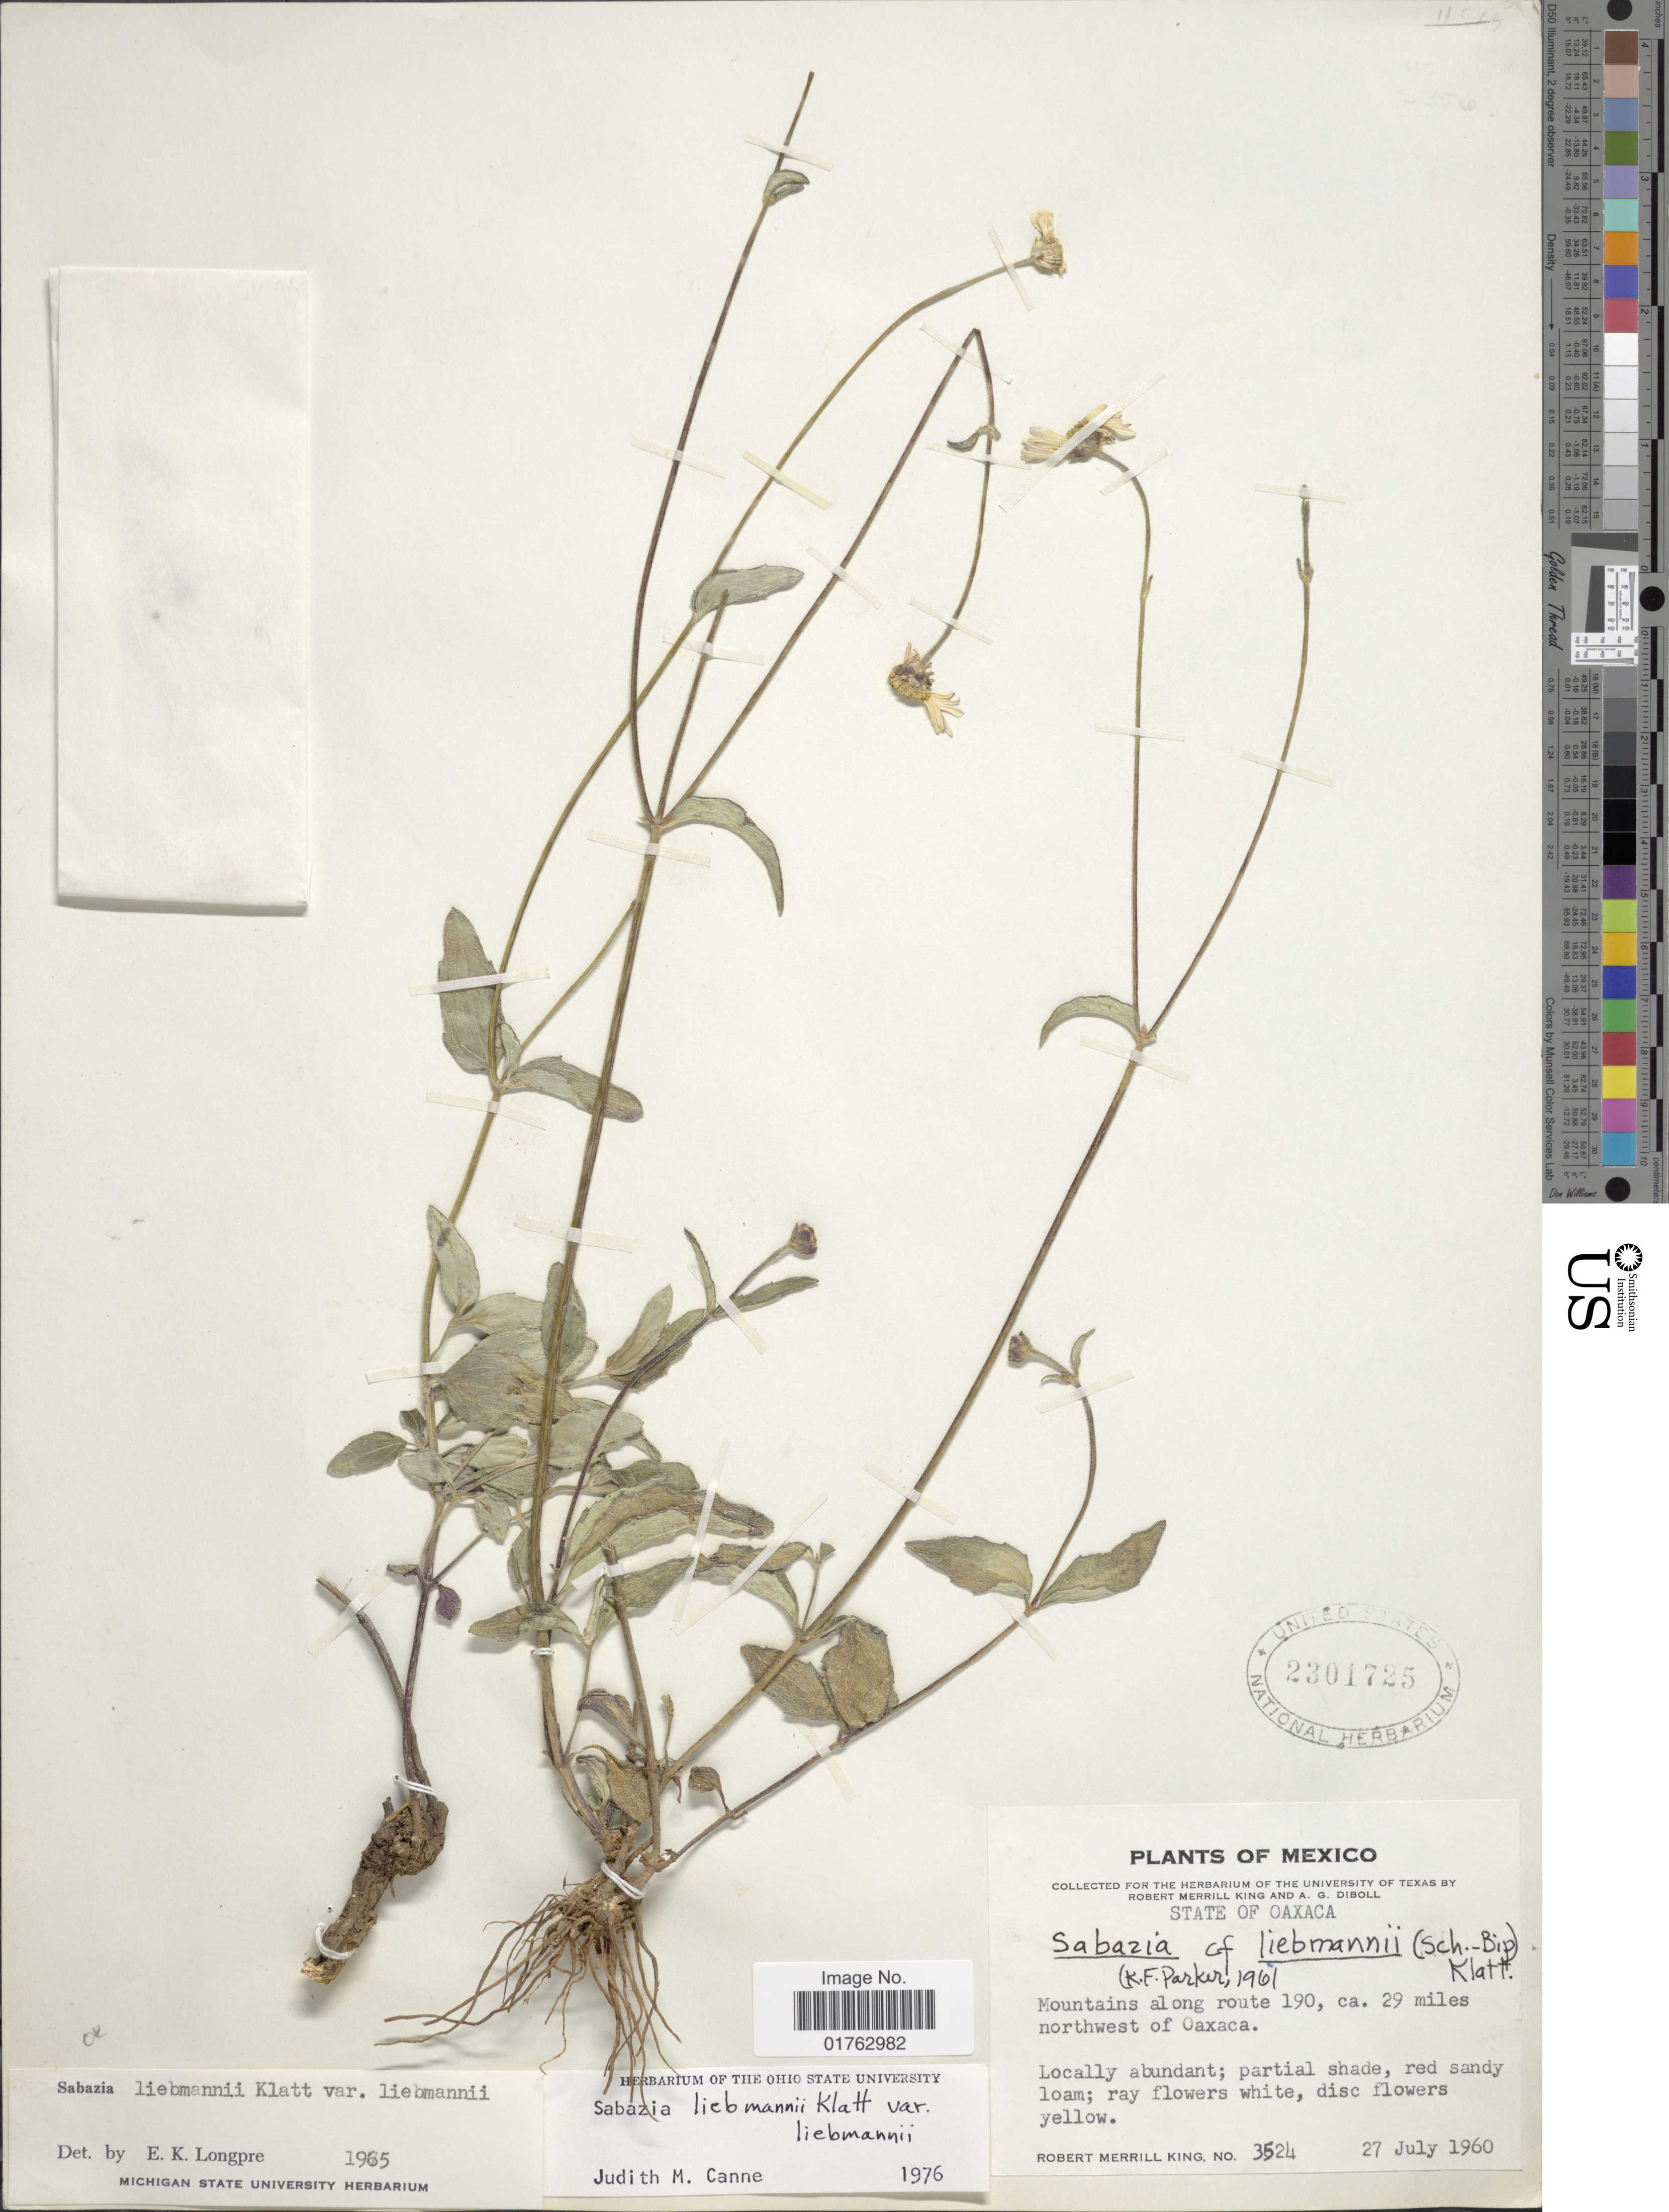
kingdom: Plantae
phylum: Tracheophyta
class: Magnoliopsida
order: Asterales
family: Asteraceae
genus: Sabazia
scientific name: Sabazia liebmannii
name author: Klatt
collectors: R. M. King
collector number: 3524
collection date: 1960-07-27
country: Mexico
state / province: Oaxaca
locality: Mountains along route 190, ca. 29 miles northwest of Oaxaca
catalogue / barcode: US 2301725